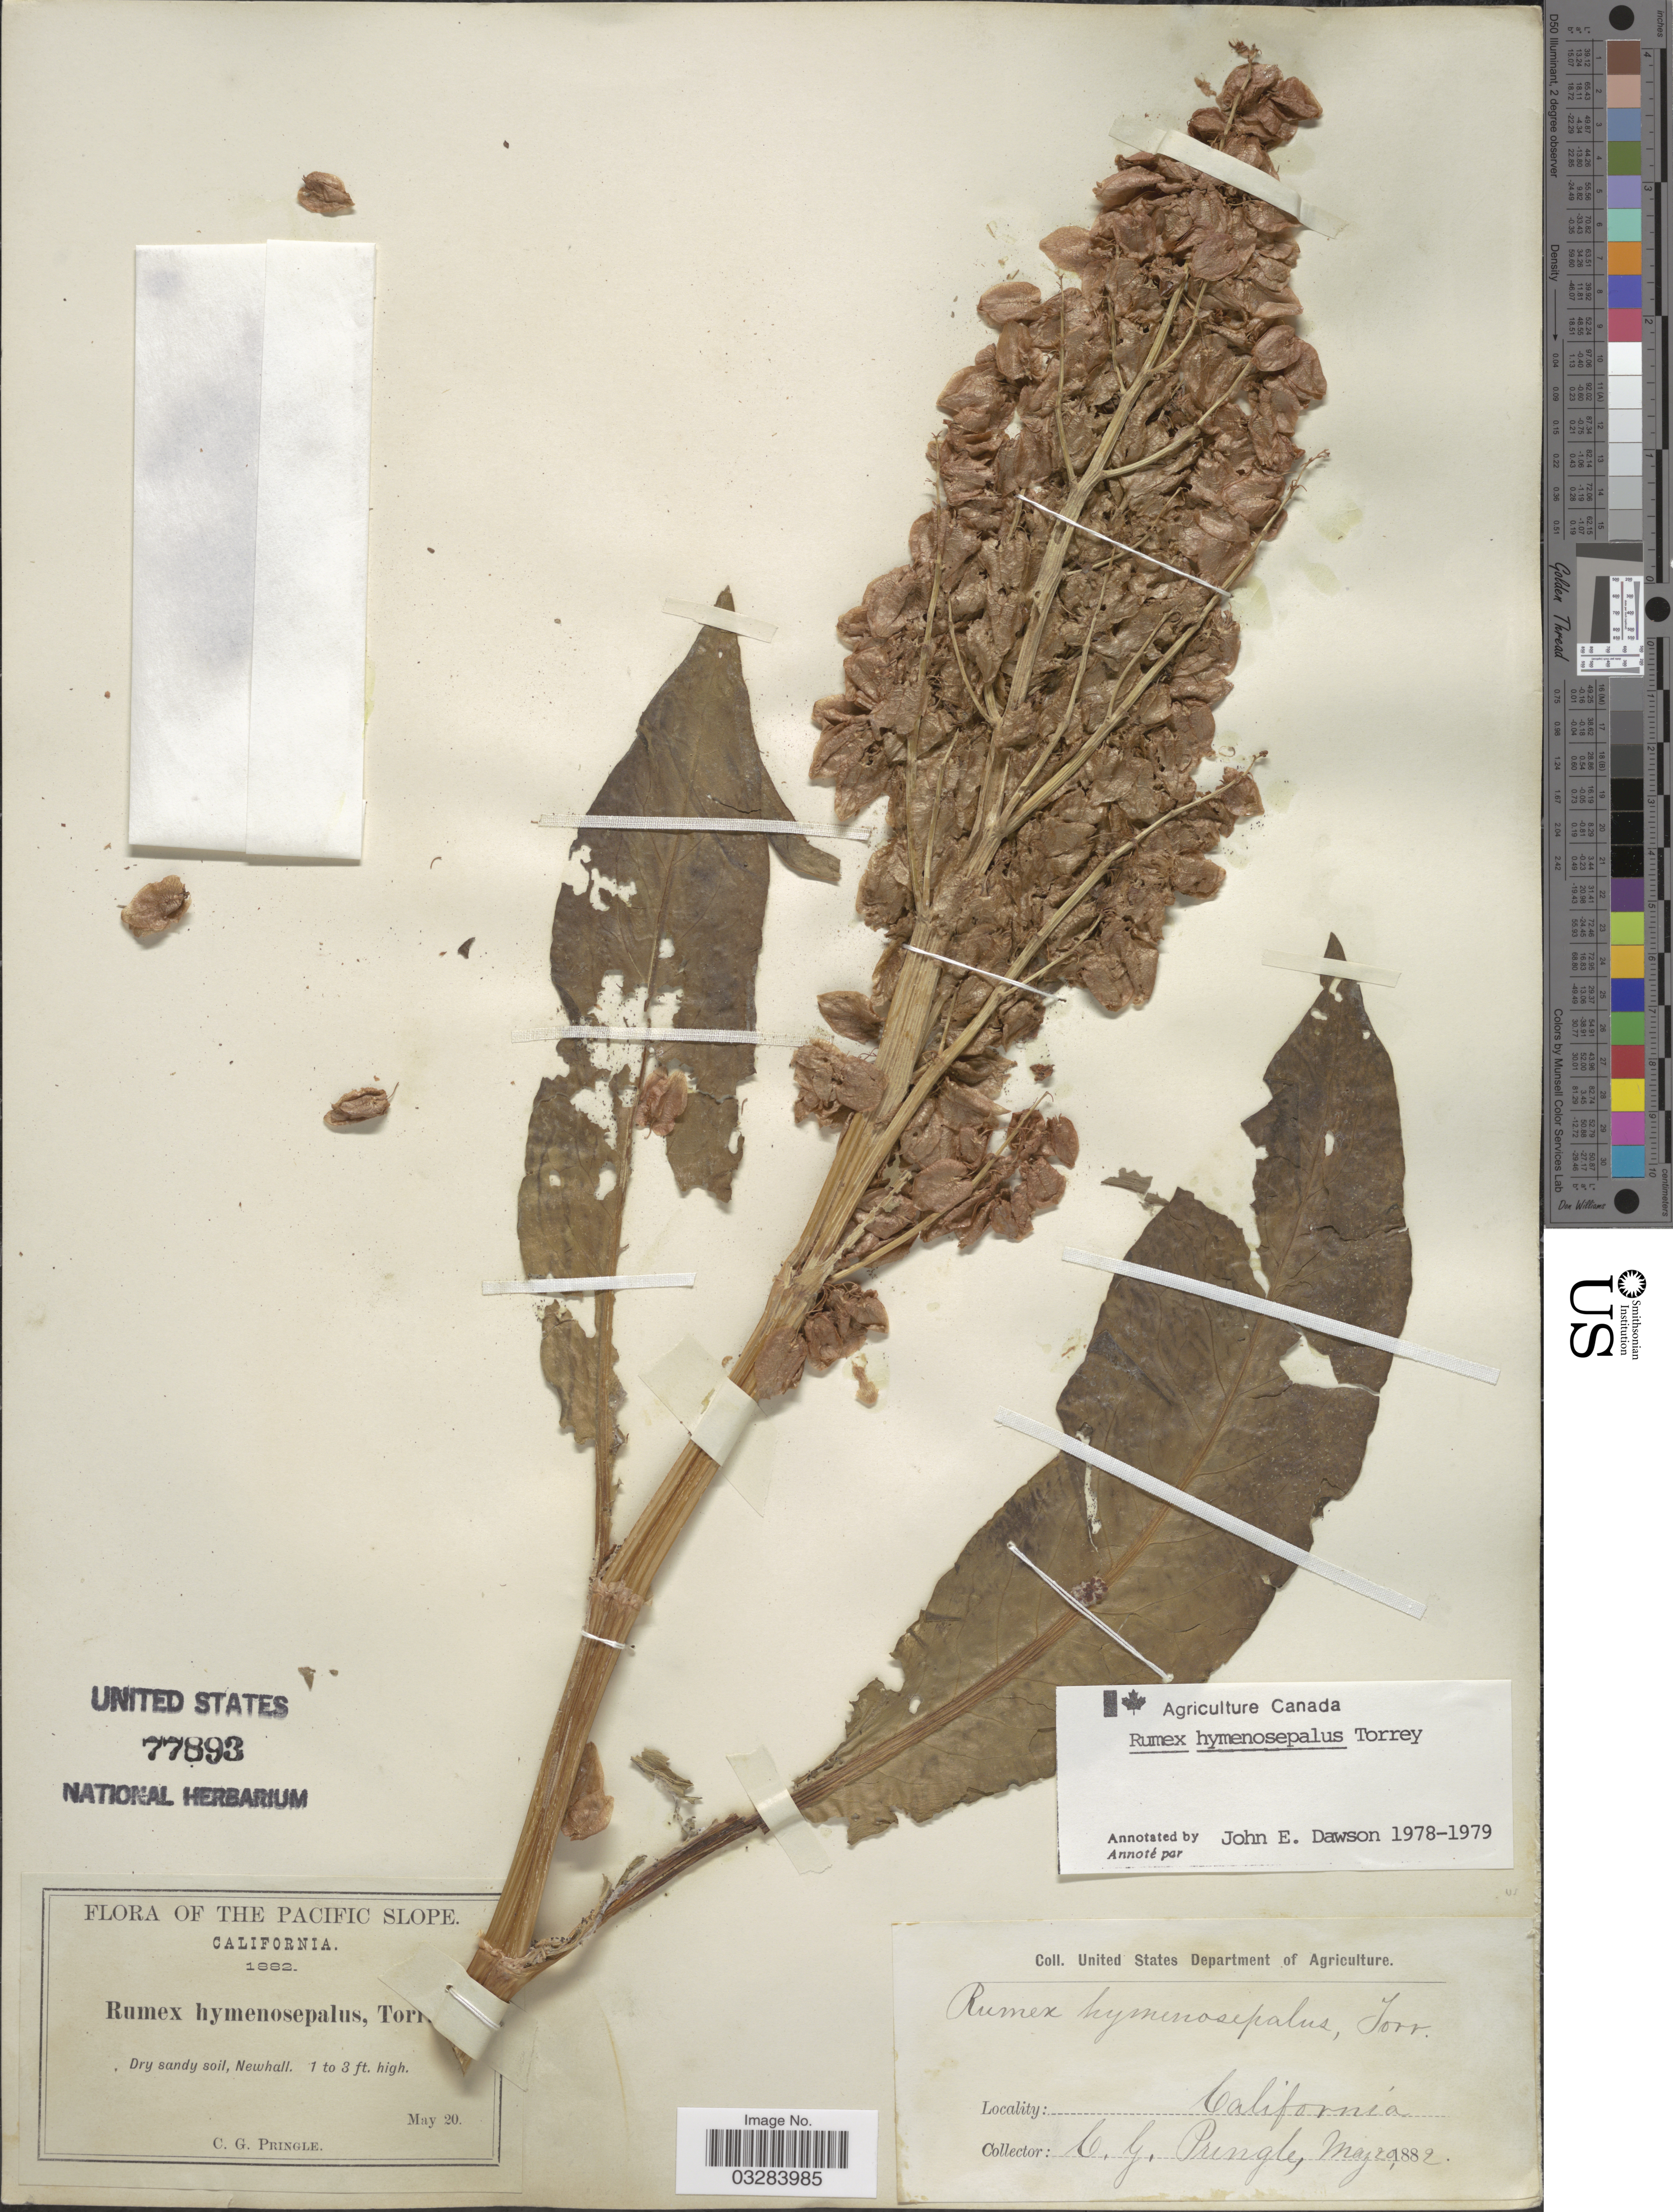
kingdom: Plantae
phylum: Tracheophyta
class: Magnoliopsida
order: Caryophyllales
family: Polygonaceae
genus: Rumex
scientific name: Rumex hymenosepalus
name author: Torr.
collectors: C. G. Pringle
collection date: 1882-05-20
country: United States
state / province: California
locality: The Pacific Slope. Newhall.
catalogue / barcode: US 77893